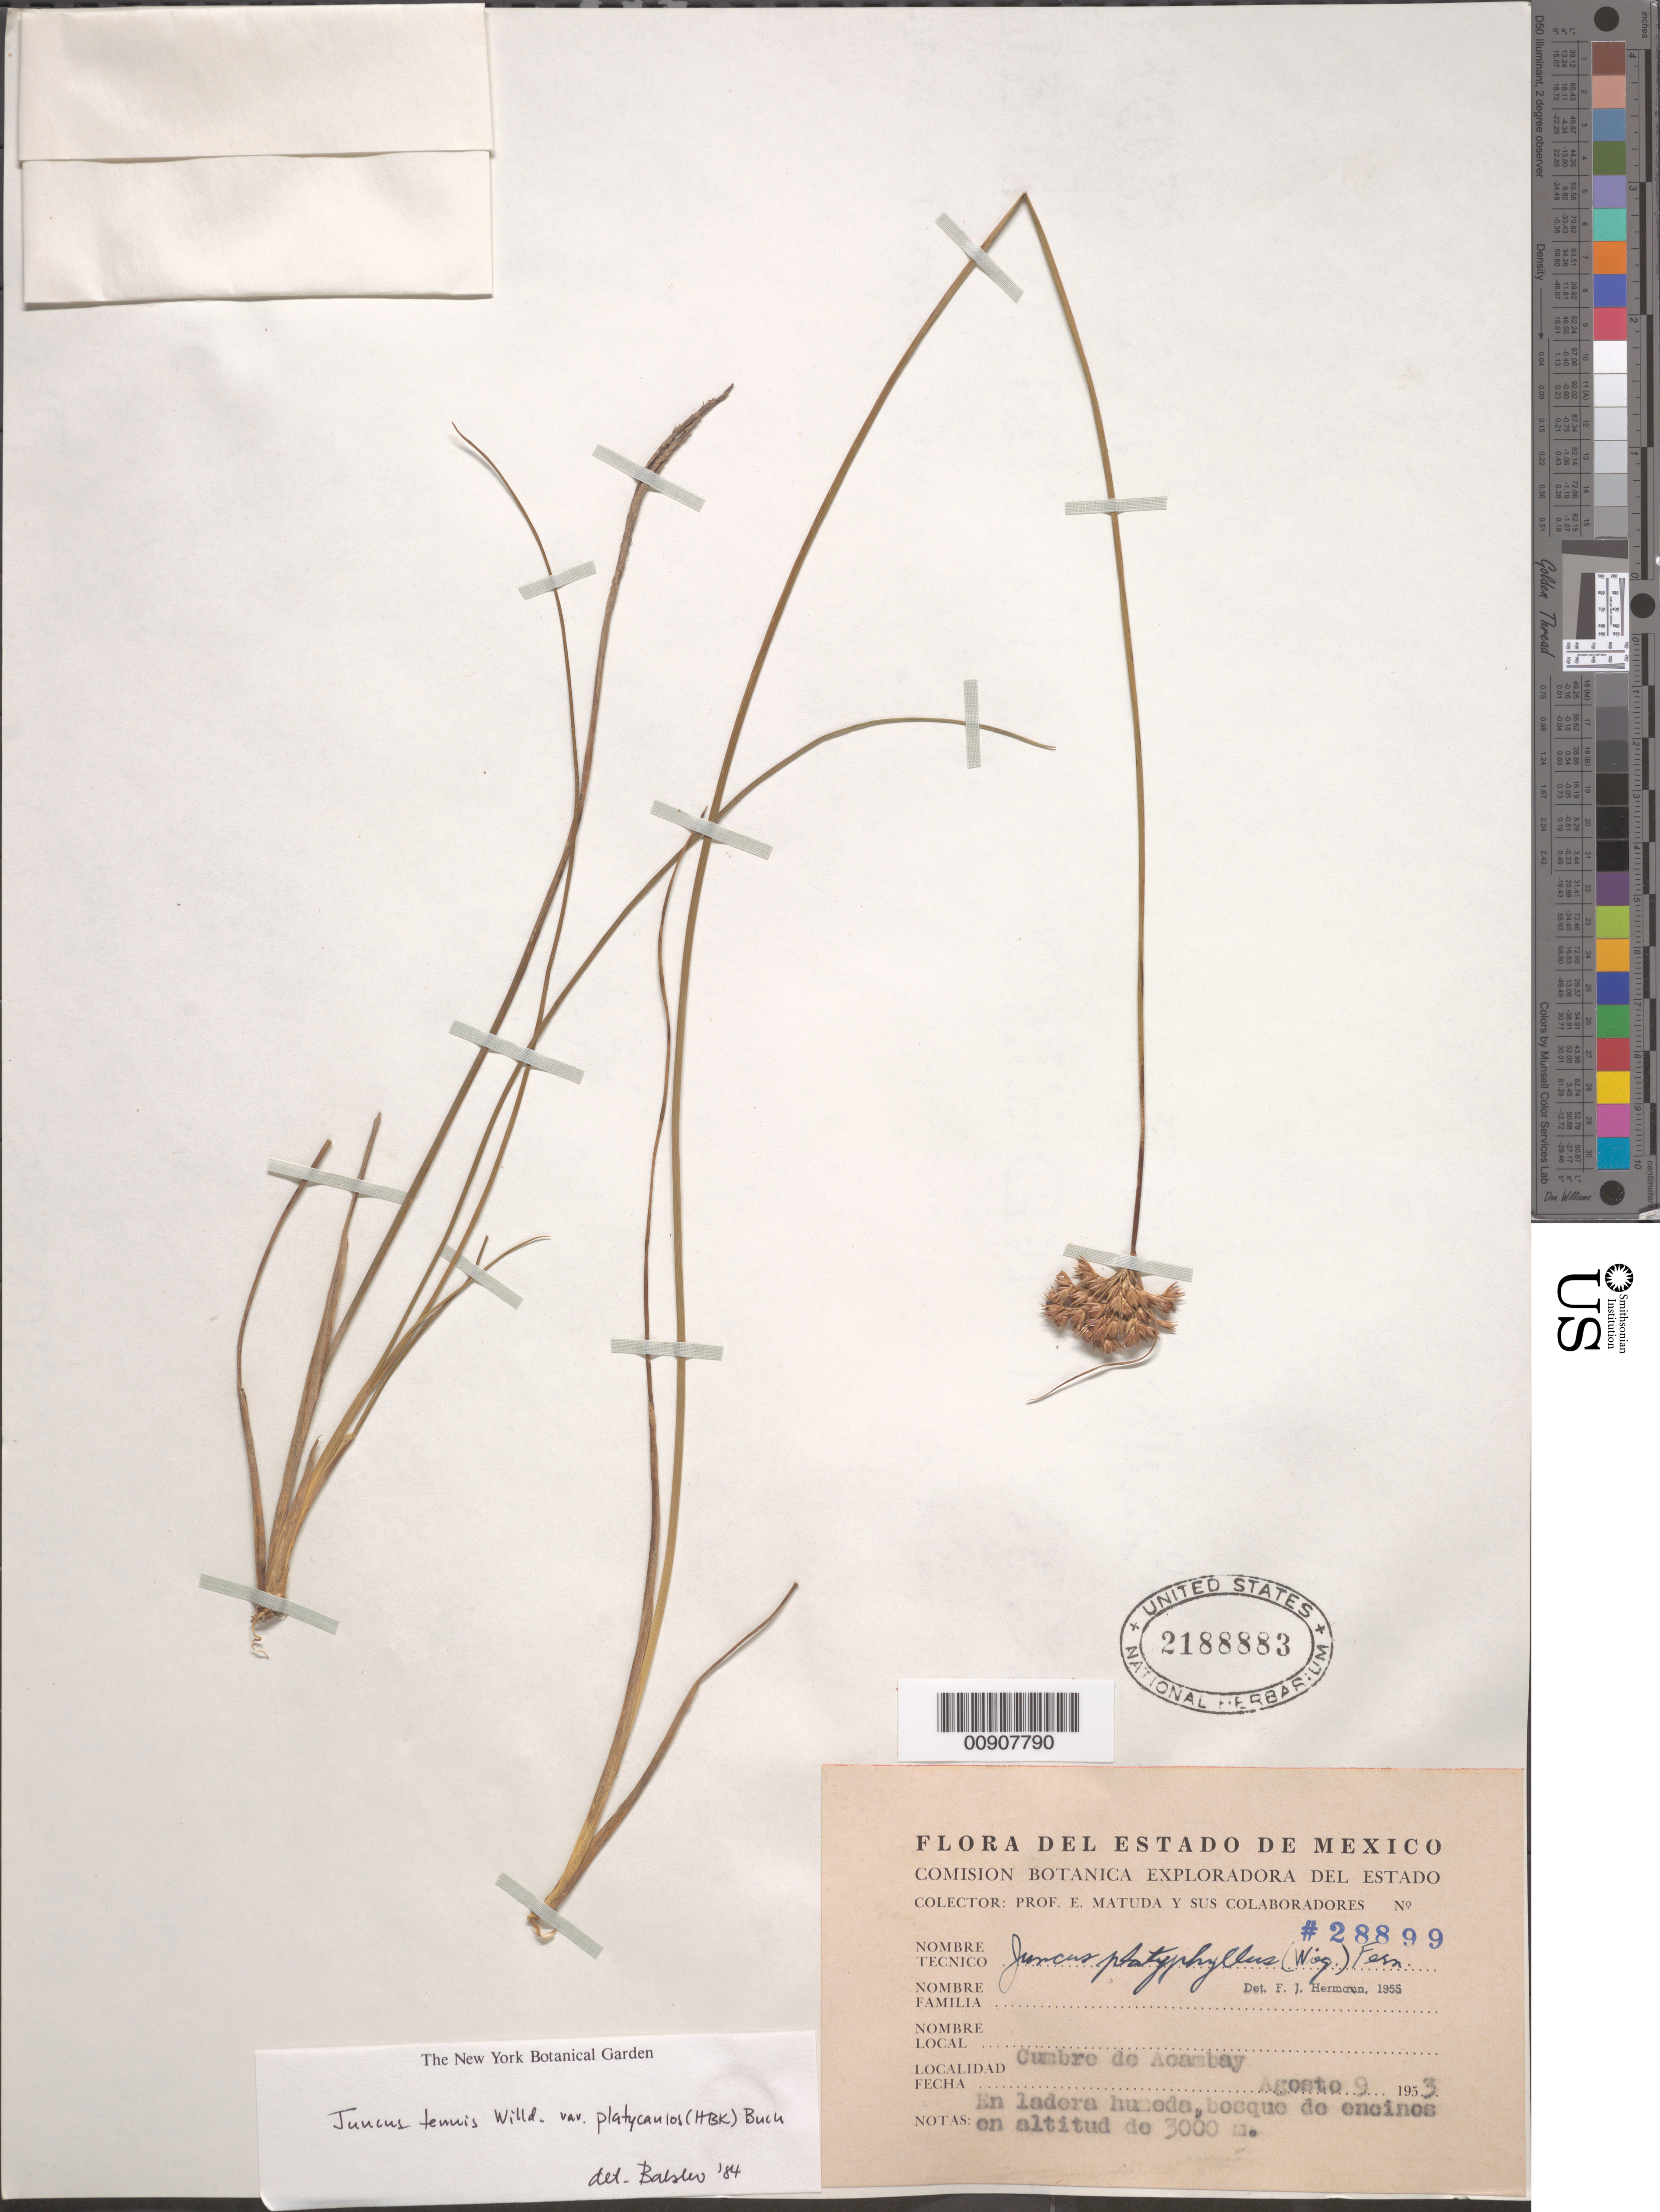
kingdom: Plantae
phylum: Tracheophyta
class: Liliopsida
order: Poales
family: Juncaceae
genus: Juncus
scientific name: Juncus tenuis var. platycaulos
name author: Buchenau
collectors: E. Matuda & et al.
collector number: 28899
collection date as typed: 09 Aug 1953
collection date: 1953-08-09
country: Mexico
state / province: México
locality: Cumbre de Acambay, Estado de México.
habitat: En ladera húmeda, bosque de encinos.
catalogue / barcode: US 2188883